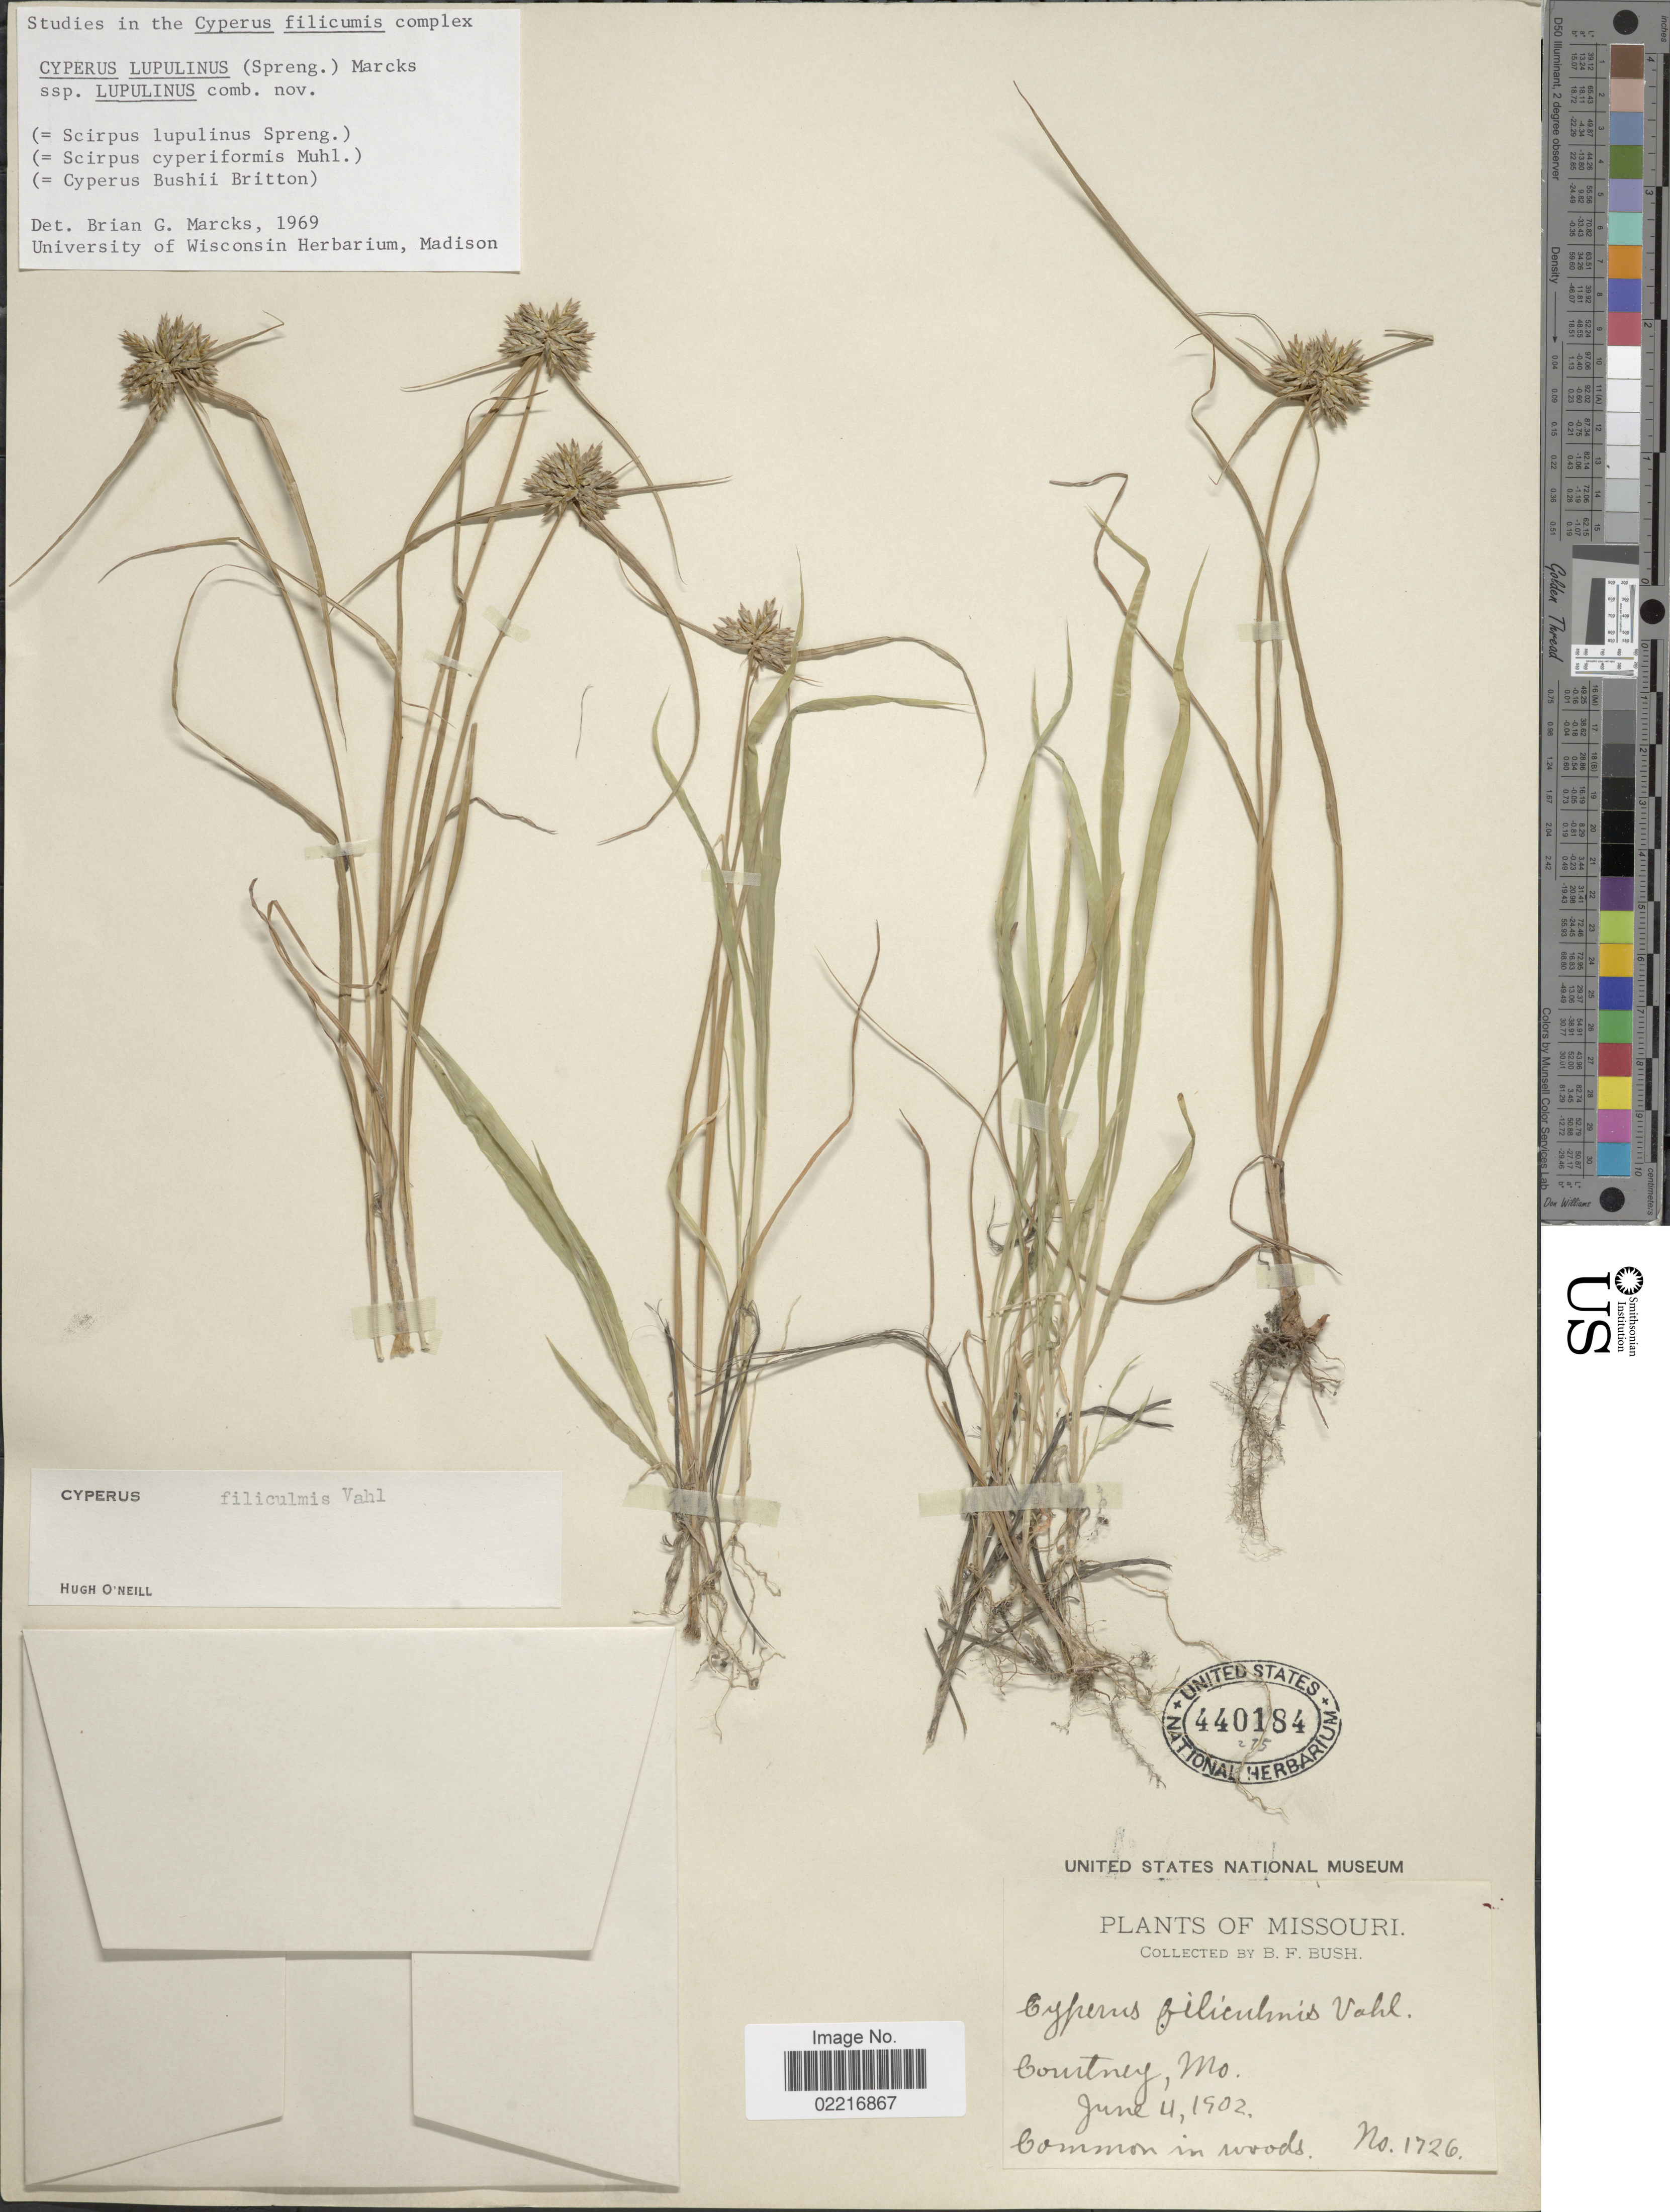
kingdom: Plantae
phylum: Tracheophyta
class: Liliopsida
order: Poales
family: Cyperaceae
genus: Cyperus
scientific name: Cyperus lupulinus subsp. lupulinus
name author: (Spreng.) Marcks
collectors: F. Bush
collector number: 1726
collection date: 1902-06-04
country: United States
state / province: Missouri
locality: Courtney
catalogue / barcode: US 440184